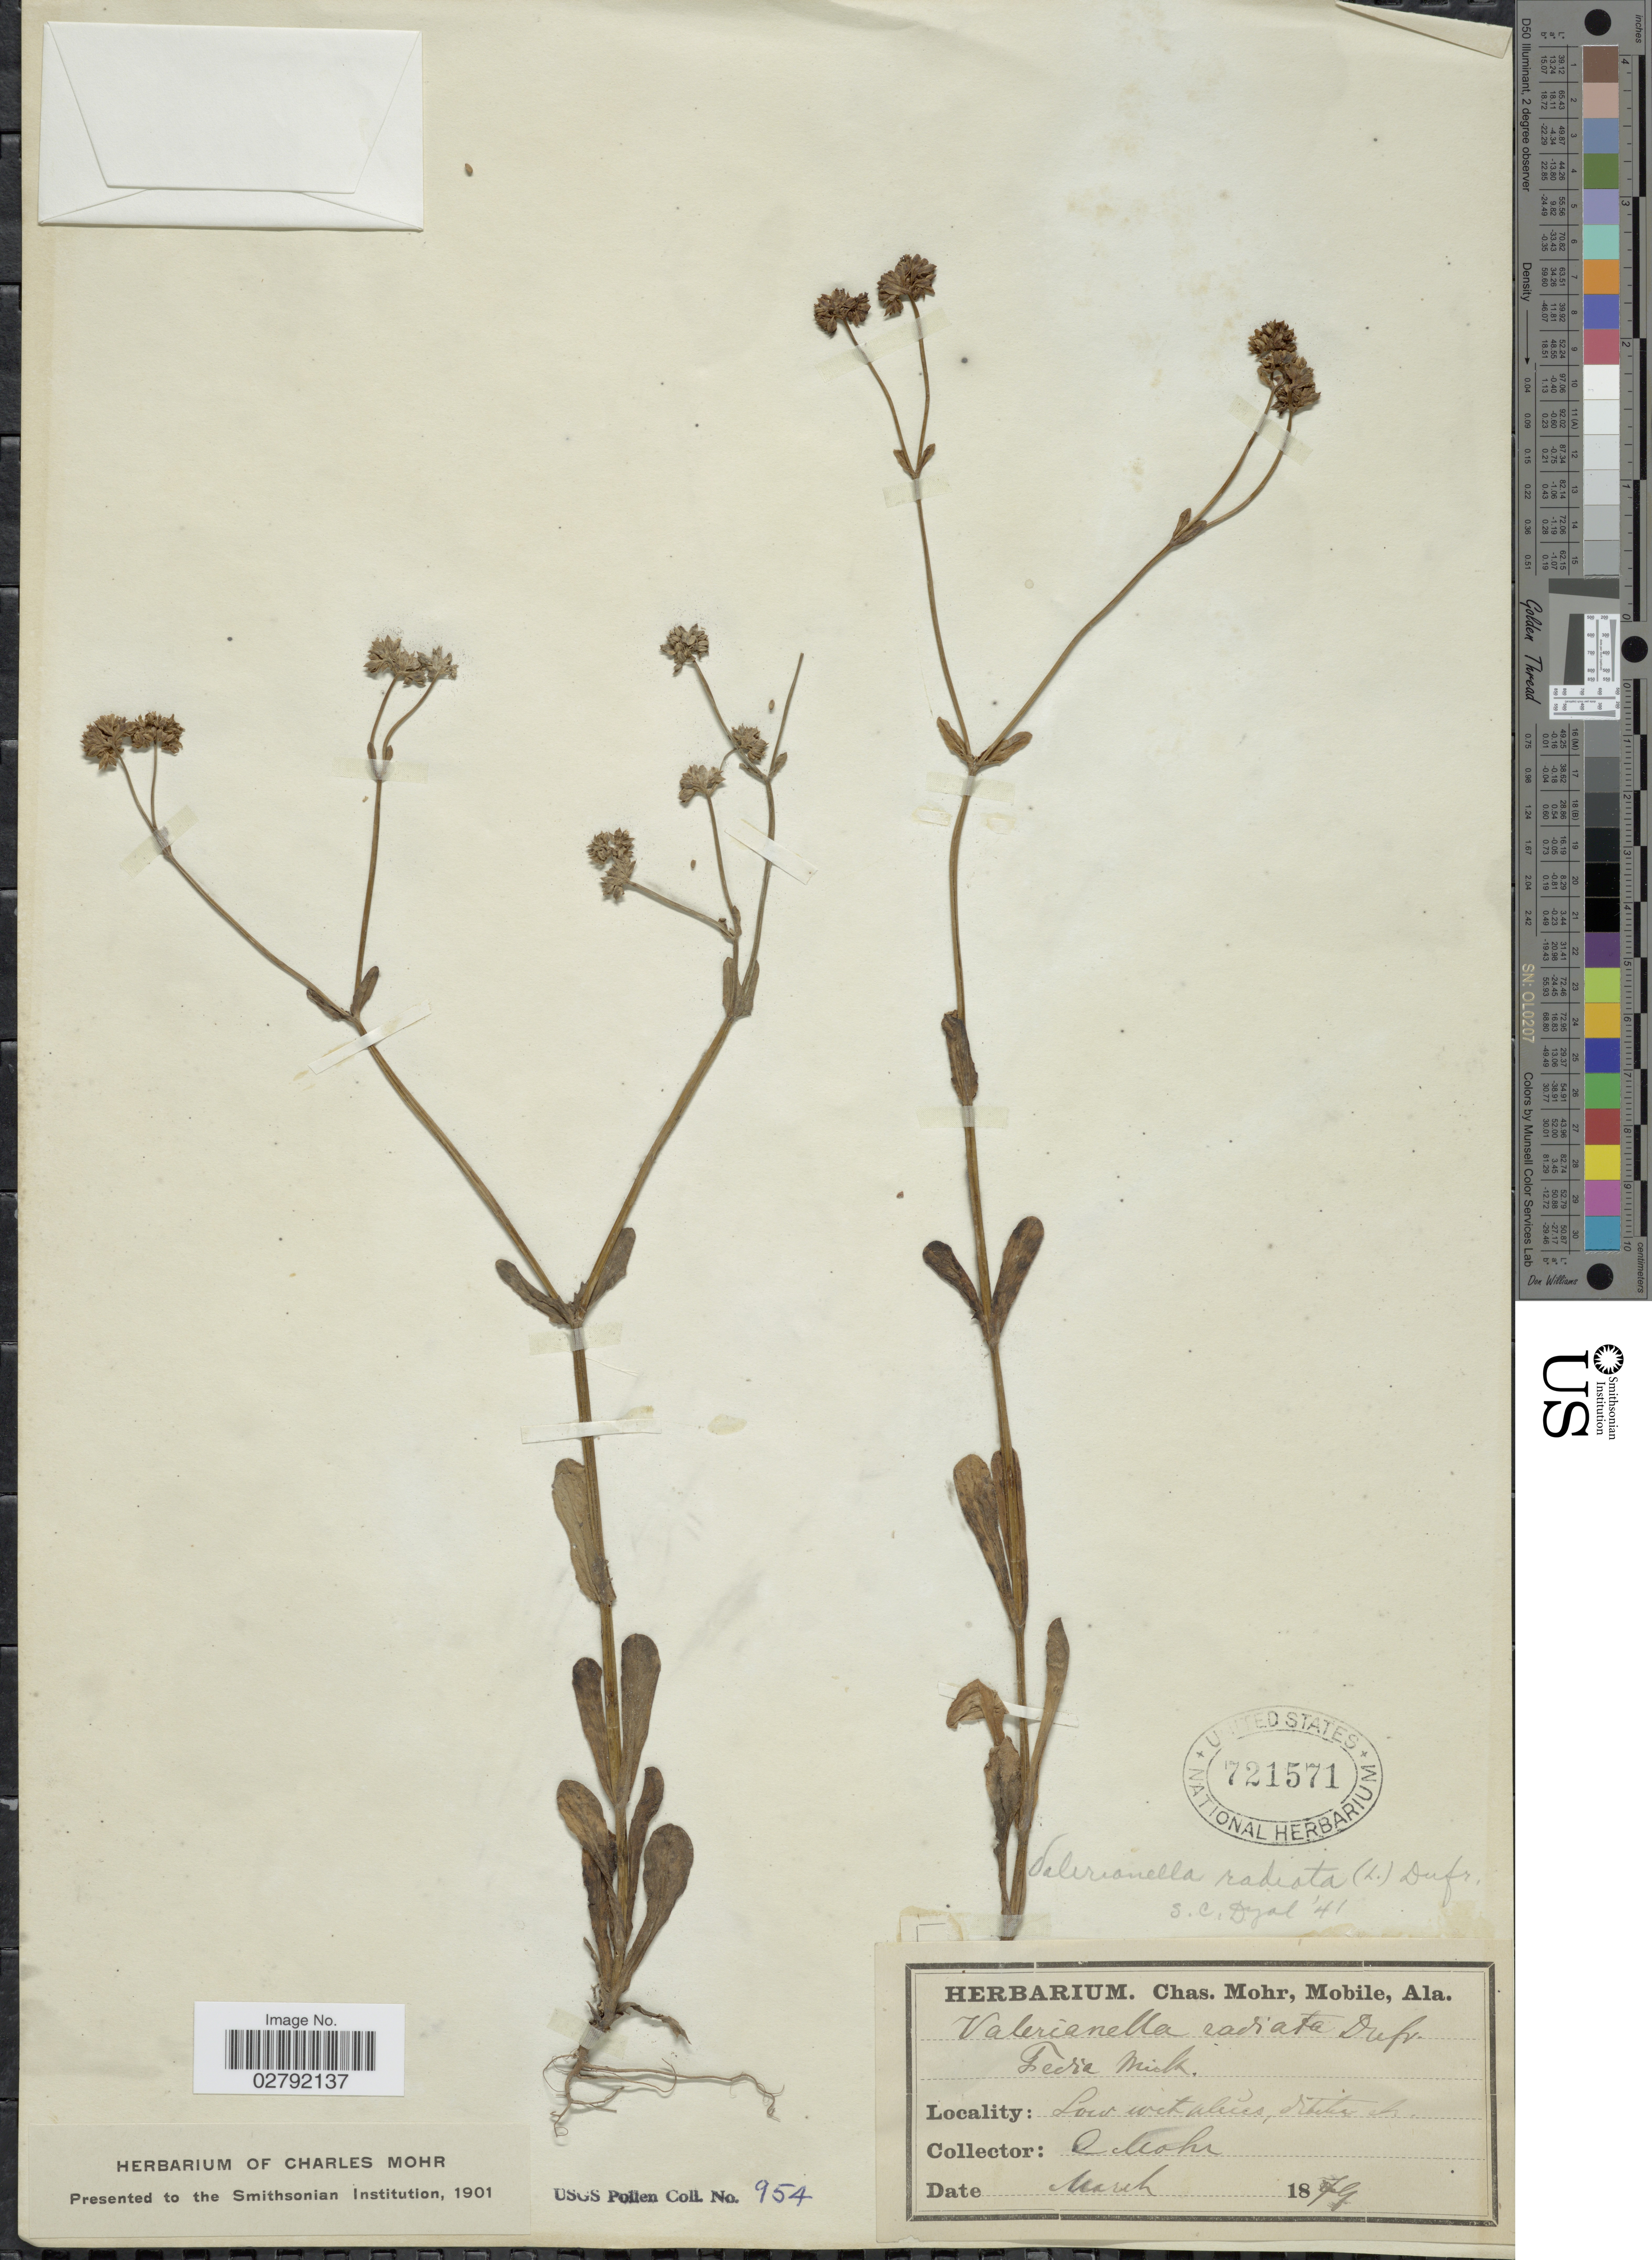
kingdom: Plantae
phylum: Tracheophyta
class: Magnoliopsida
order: Dipsacales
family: Caprifoliaceae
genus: Valerianella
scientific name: Valerianella radiata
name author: (L.) Dufr.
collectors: Mohr, C. T. (herbarium)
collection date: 1879-03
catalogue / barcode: US 721571